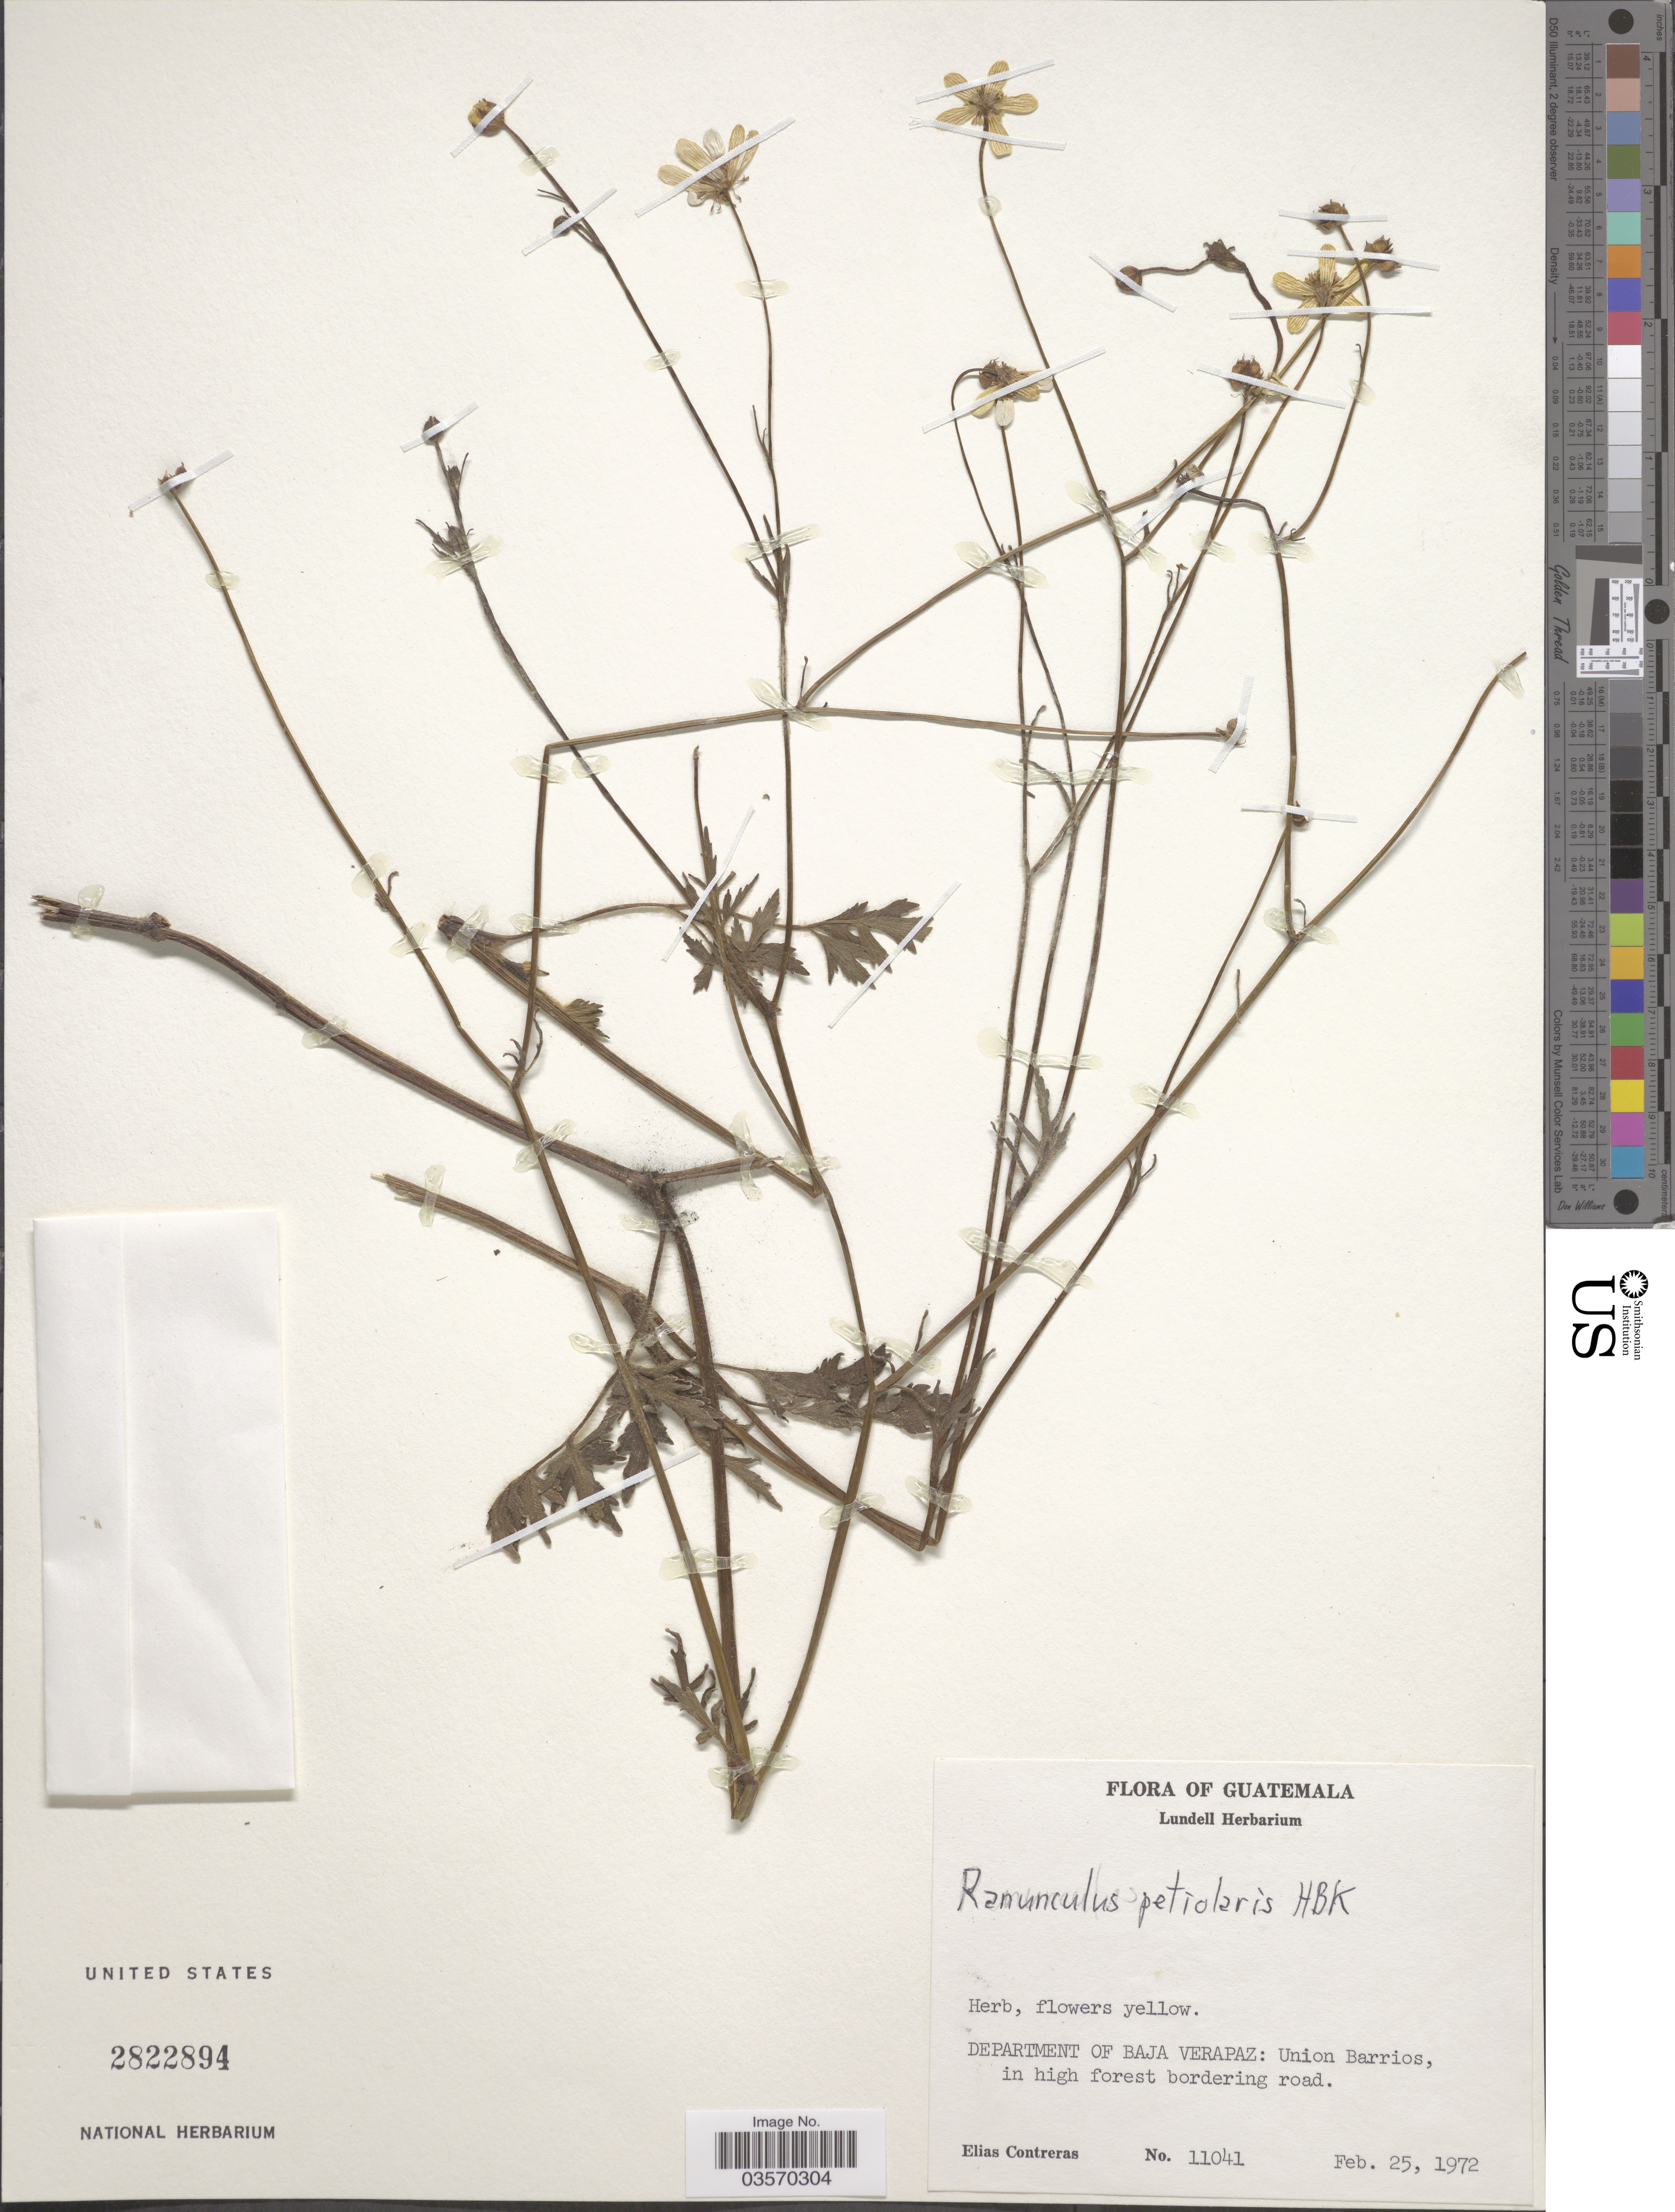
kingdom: Plantae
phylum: Tracheophyta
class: Magnoliopsida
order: Ranunculales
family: Ranunculaceae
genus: Ranunculus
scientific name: Ranunculus petiolaris var. petiolaris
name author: Kunth ex DC.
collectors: E. Contreras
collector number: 11041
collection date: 1972-02-25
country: Guatemala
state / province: Baja Verapaz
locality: Department of Baja Verapaz: Union Barrios, in high forest bordering road.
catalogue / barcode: US 2822894